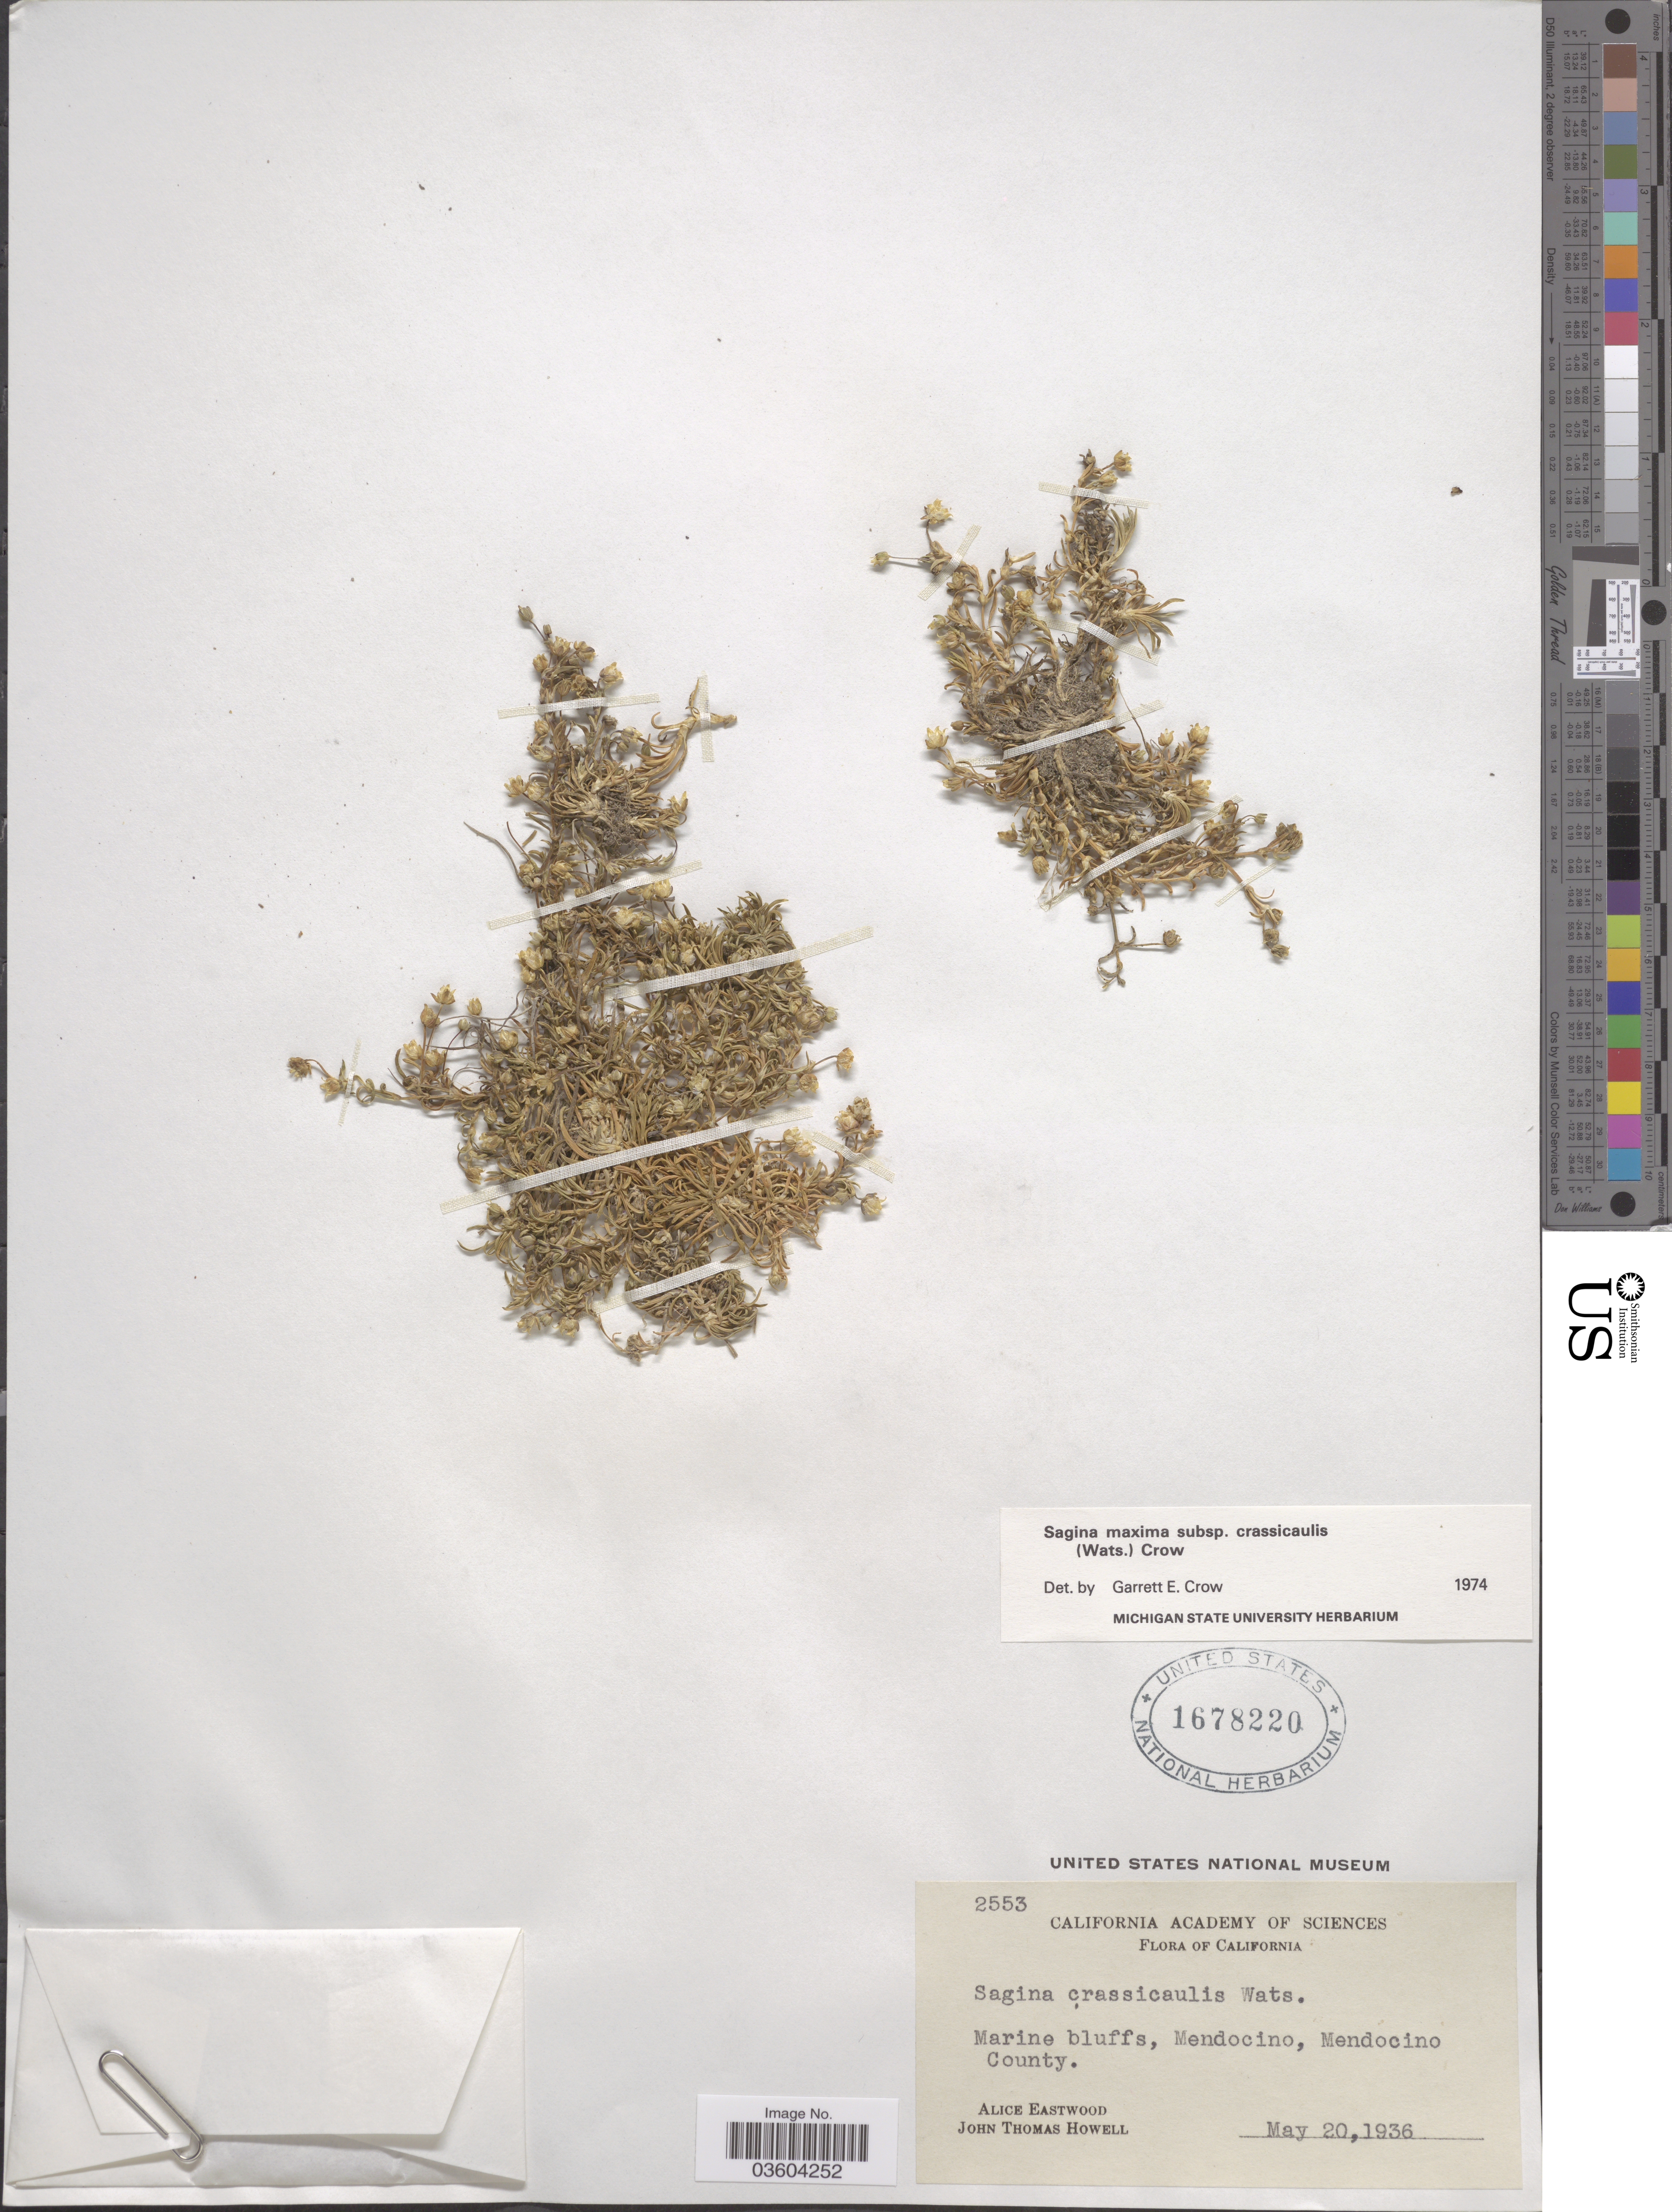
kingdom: Plantae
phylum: Tracheophyta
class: Magnoliopsida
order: Caryophyllales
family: Caryophyllaceae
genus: Sagina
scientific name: Sagina maxima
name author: A. Gray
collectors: A. Eastwood & J. T. Howell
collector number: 2553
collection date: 1936-05-20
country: United States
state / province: California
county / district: Mendocino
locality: Marine bluffs, Mendocino, Mendocino County.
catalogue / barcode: US 1678220